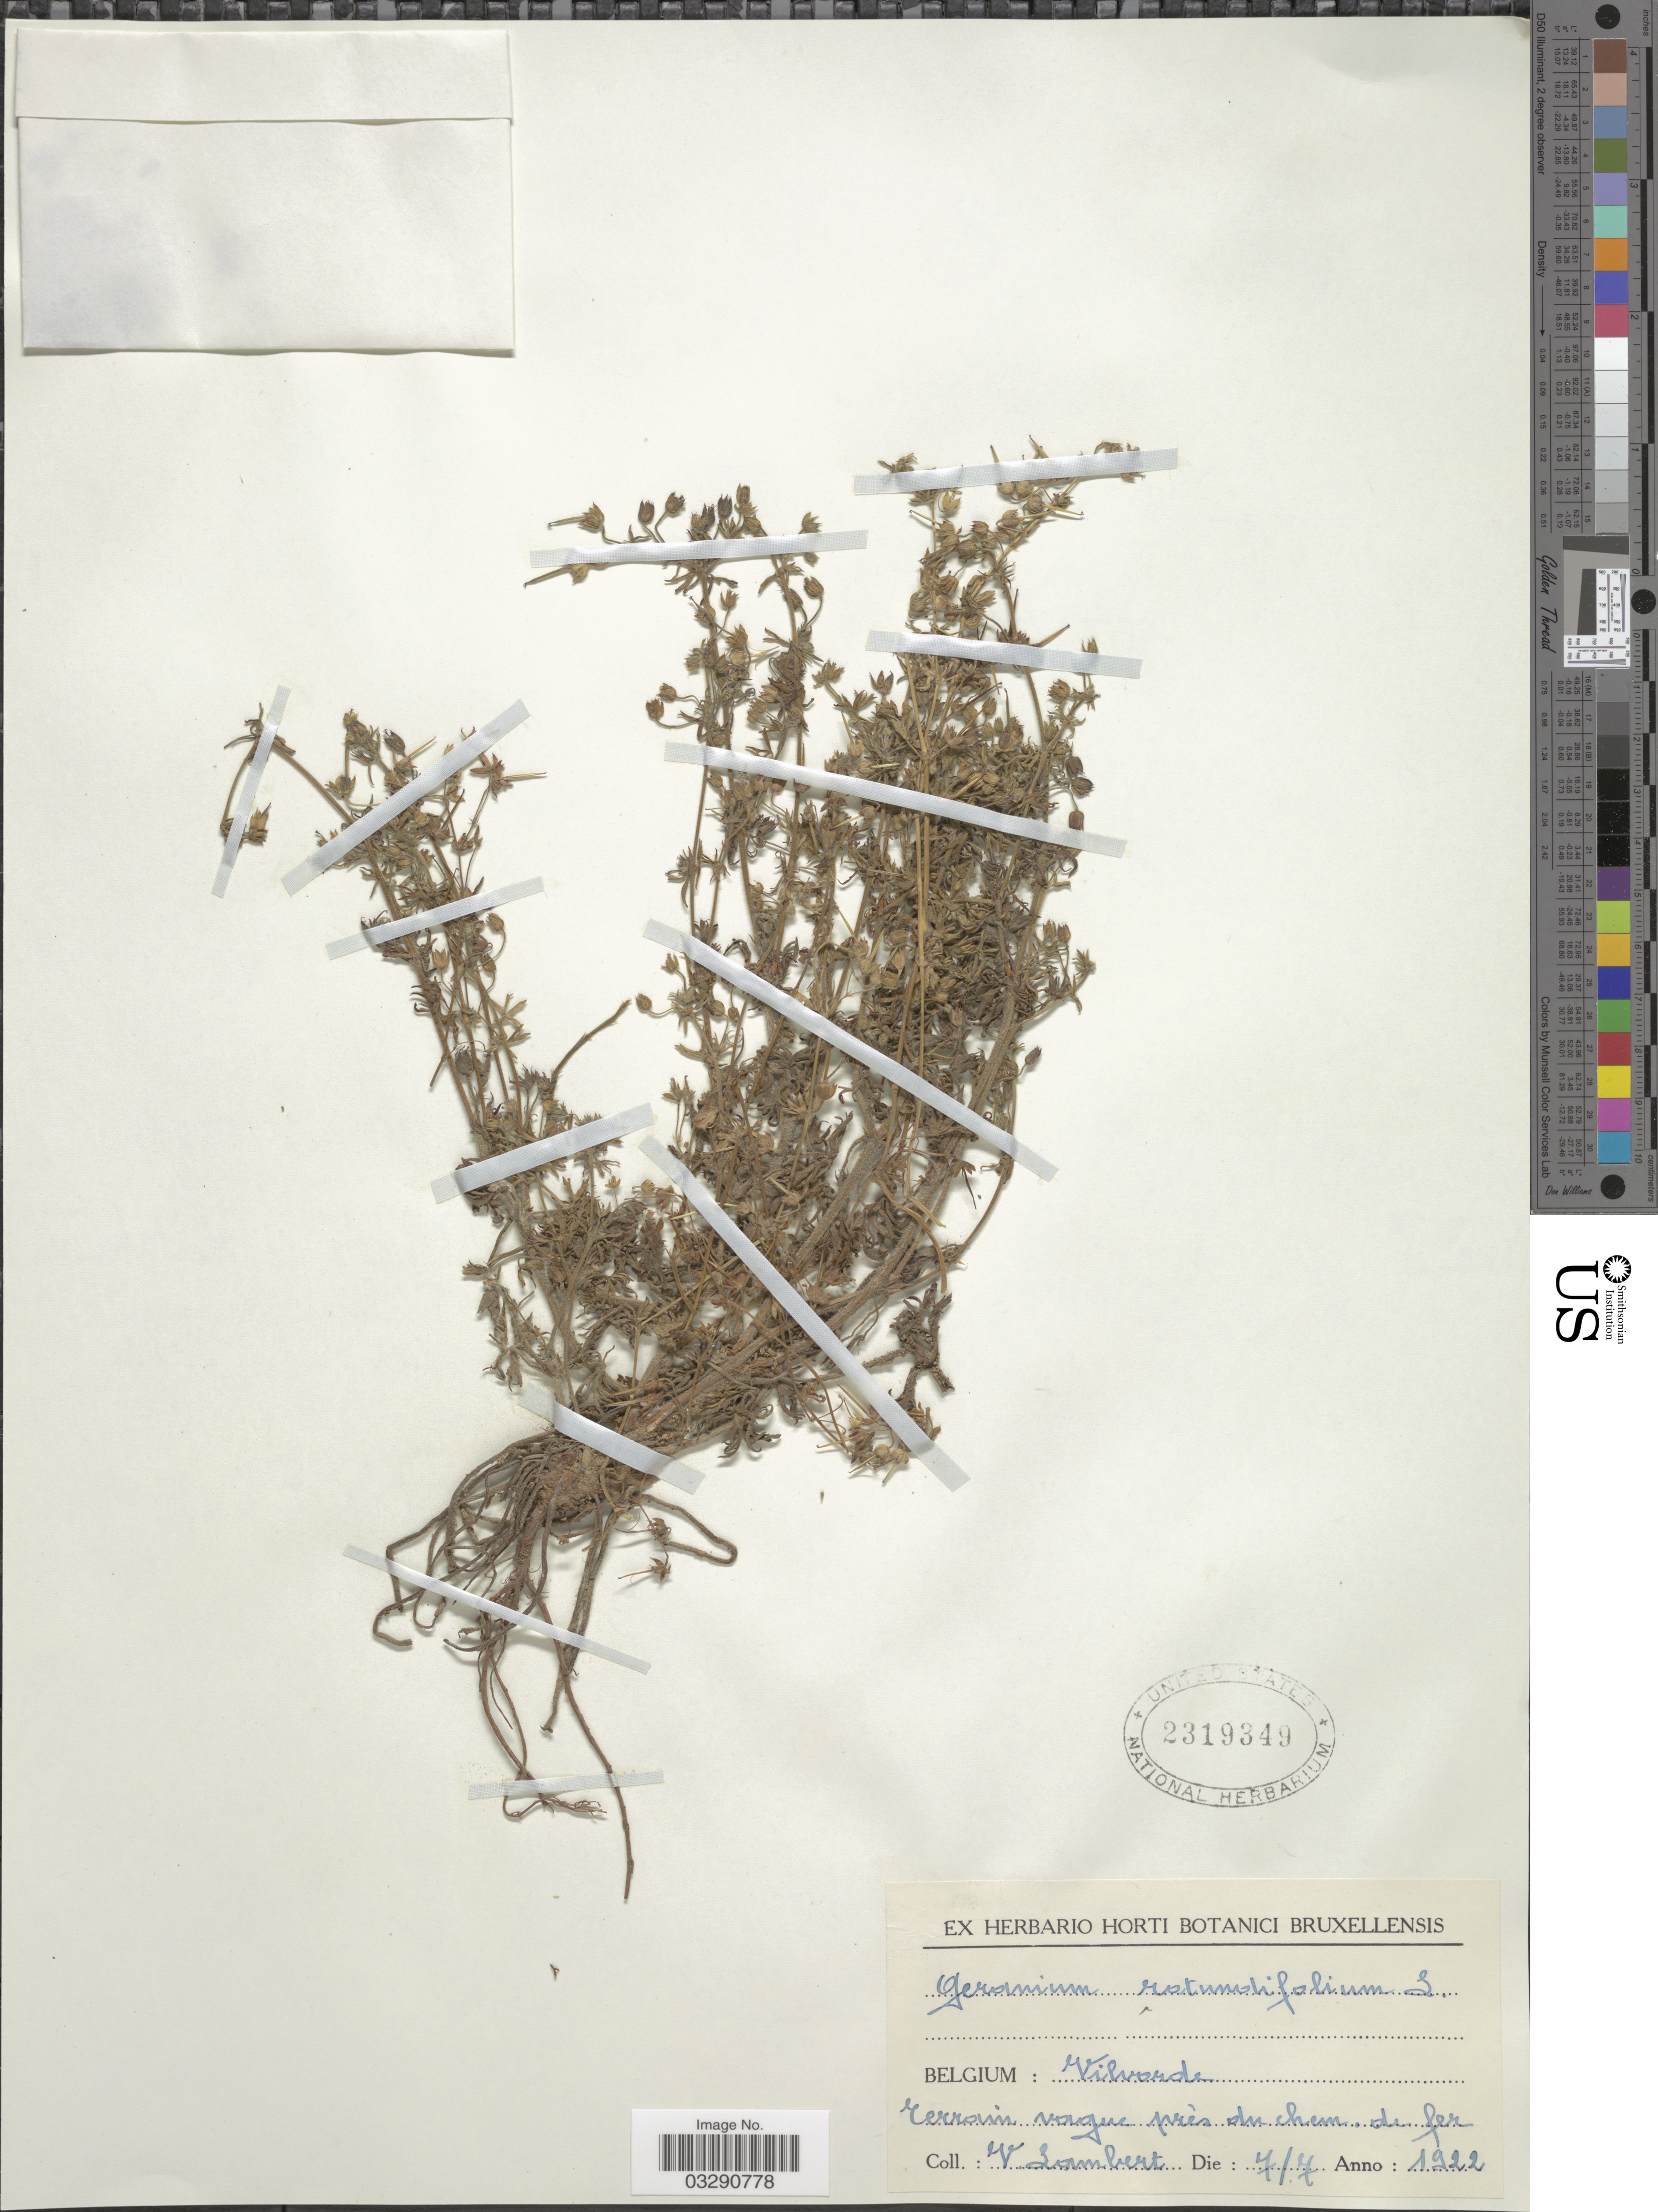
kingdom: Plantae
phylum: Tracheophyta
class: Magnoliopsida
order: Geraniales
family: Geraniaceae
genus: Geranium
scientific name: Geranium rotundifolium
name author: L.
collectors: V. Lambert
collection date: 1922-07-07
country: Belgium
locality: Vilvorde.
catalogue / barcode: US 2319349